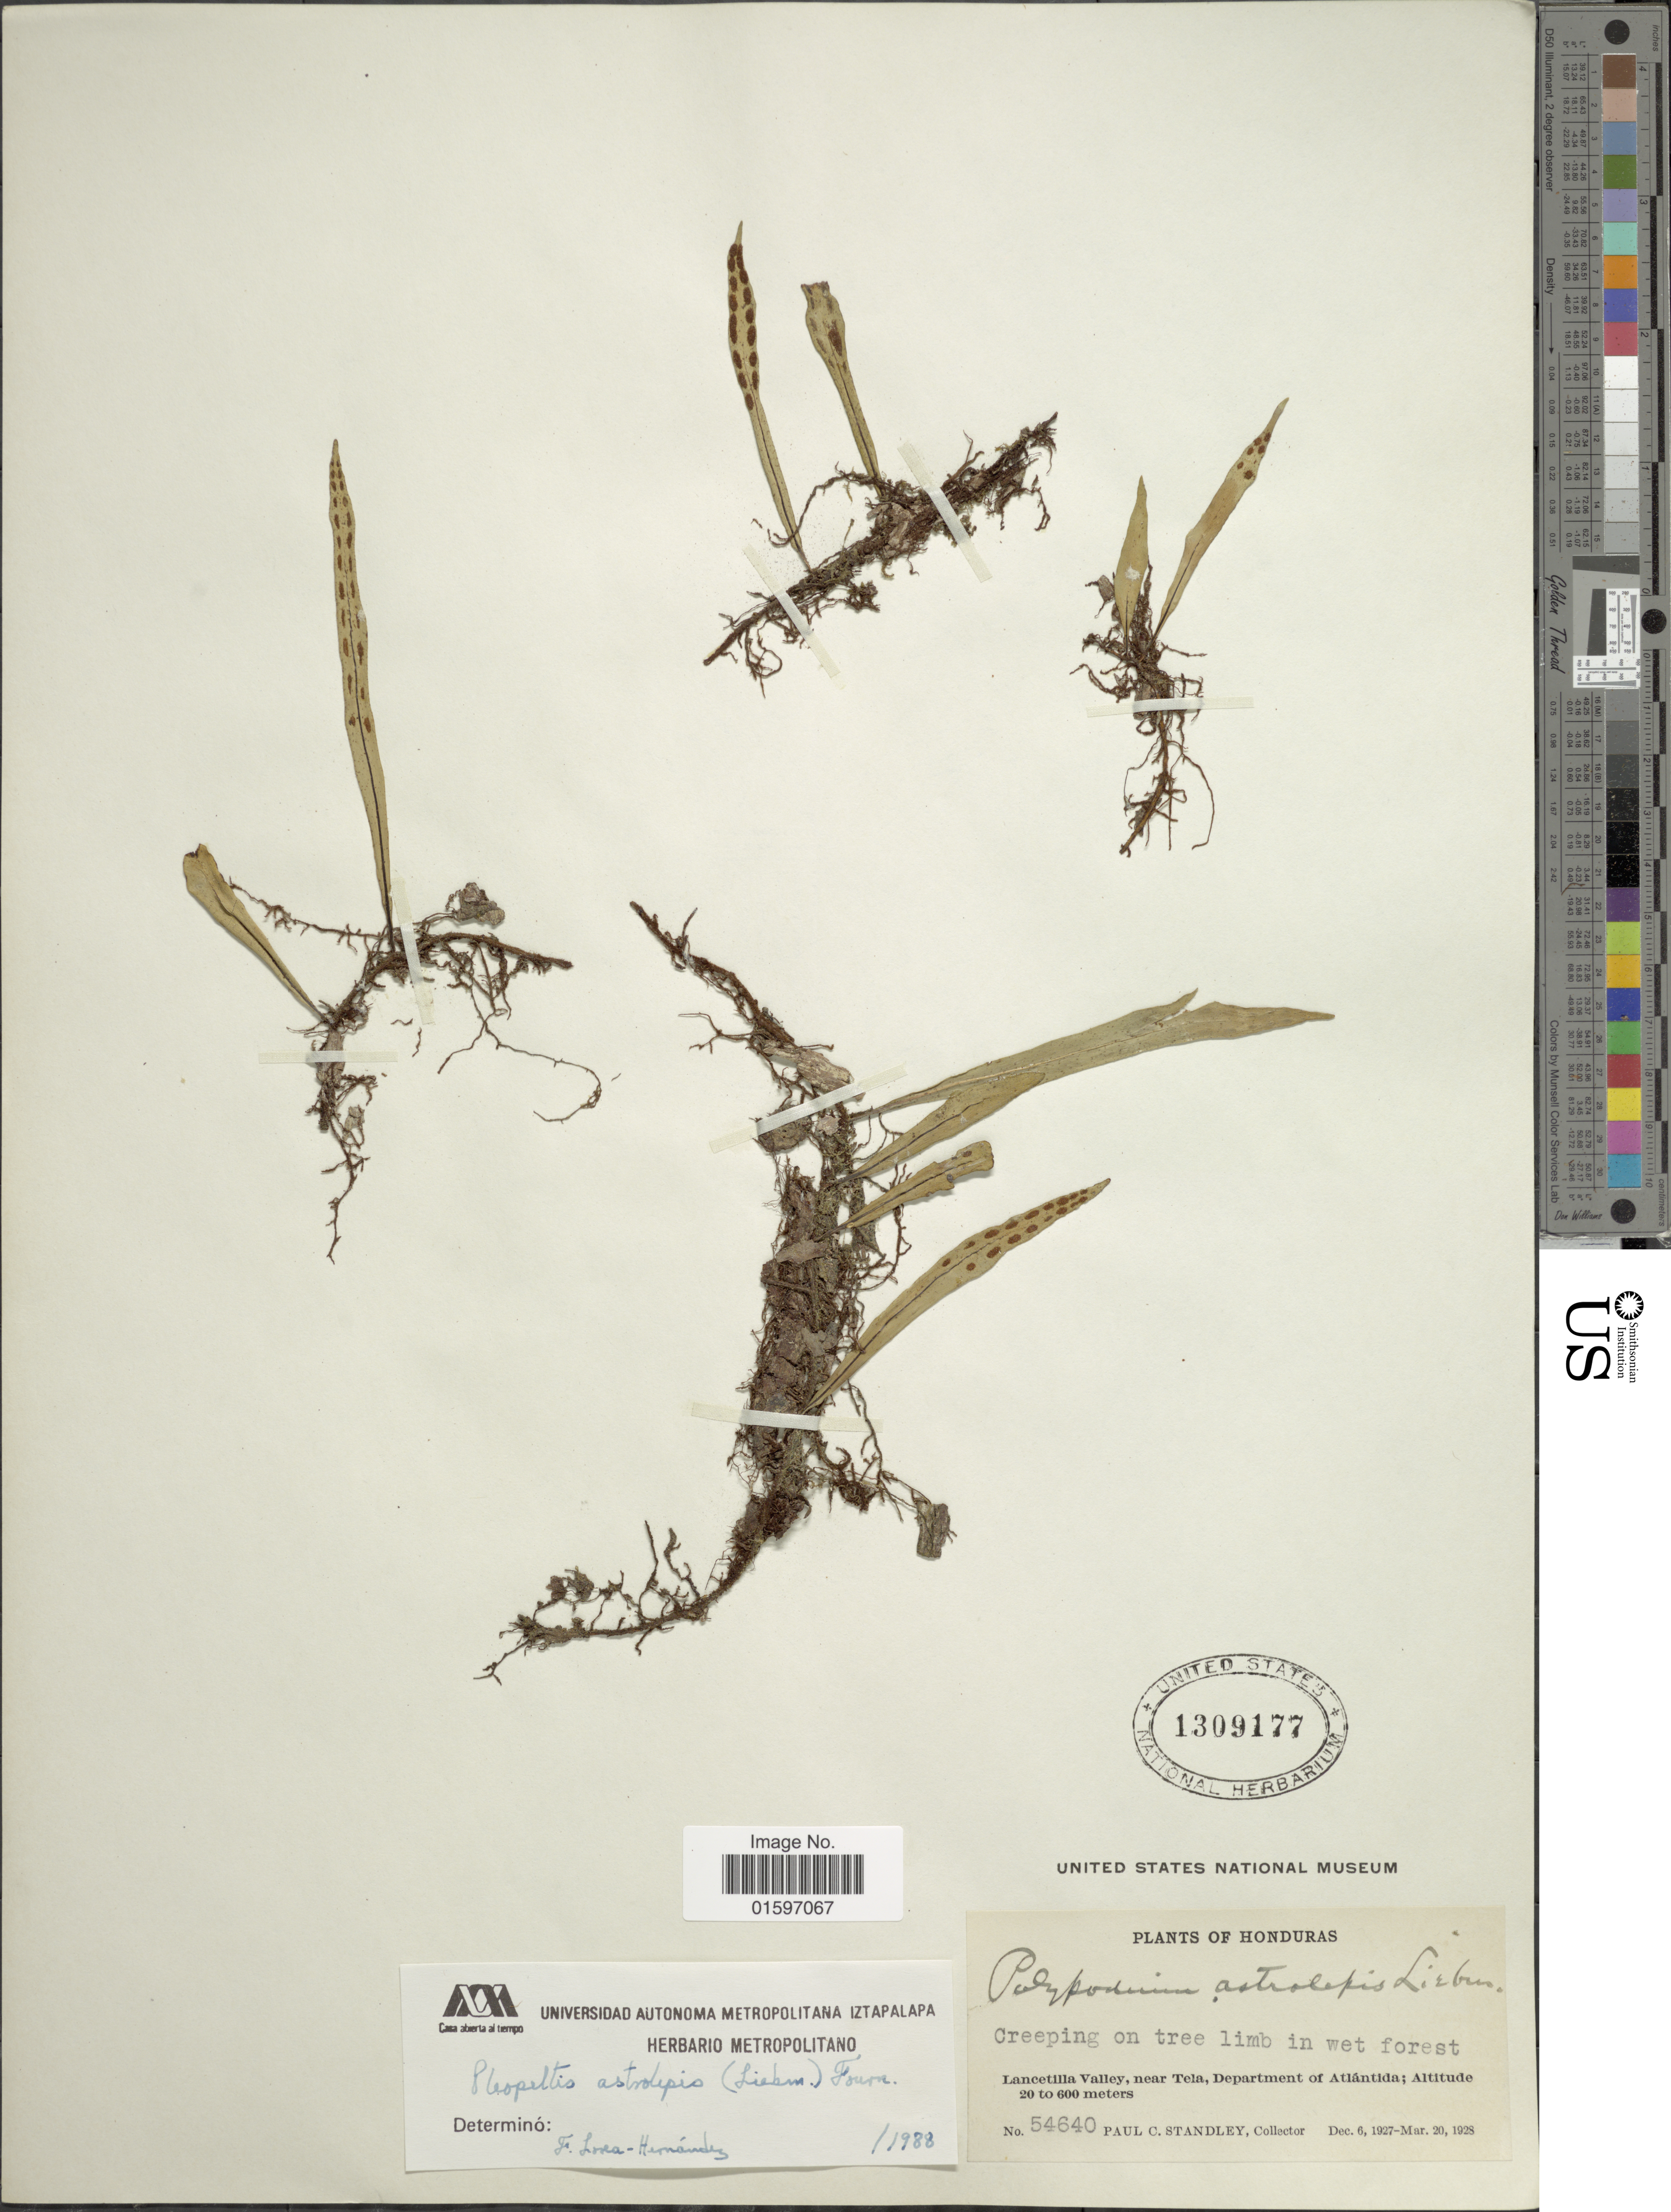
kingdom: Plantae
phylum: Tracheophyta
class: Polypodiopsida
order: Polypodiales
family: Polypodiaceae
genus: Pleopeltis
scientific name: Pleopeltis astrolepis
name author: (Liebm.) E. Fourn.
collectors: P. C. Standley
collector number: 54640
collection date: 1927-12-06/1928-03-20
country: Honduras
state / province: Atlántida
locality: Honduras, Lancetilla Valley, near Tela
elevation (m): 20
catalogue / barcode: US 1309177